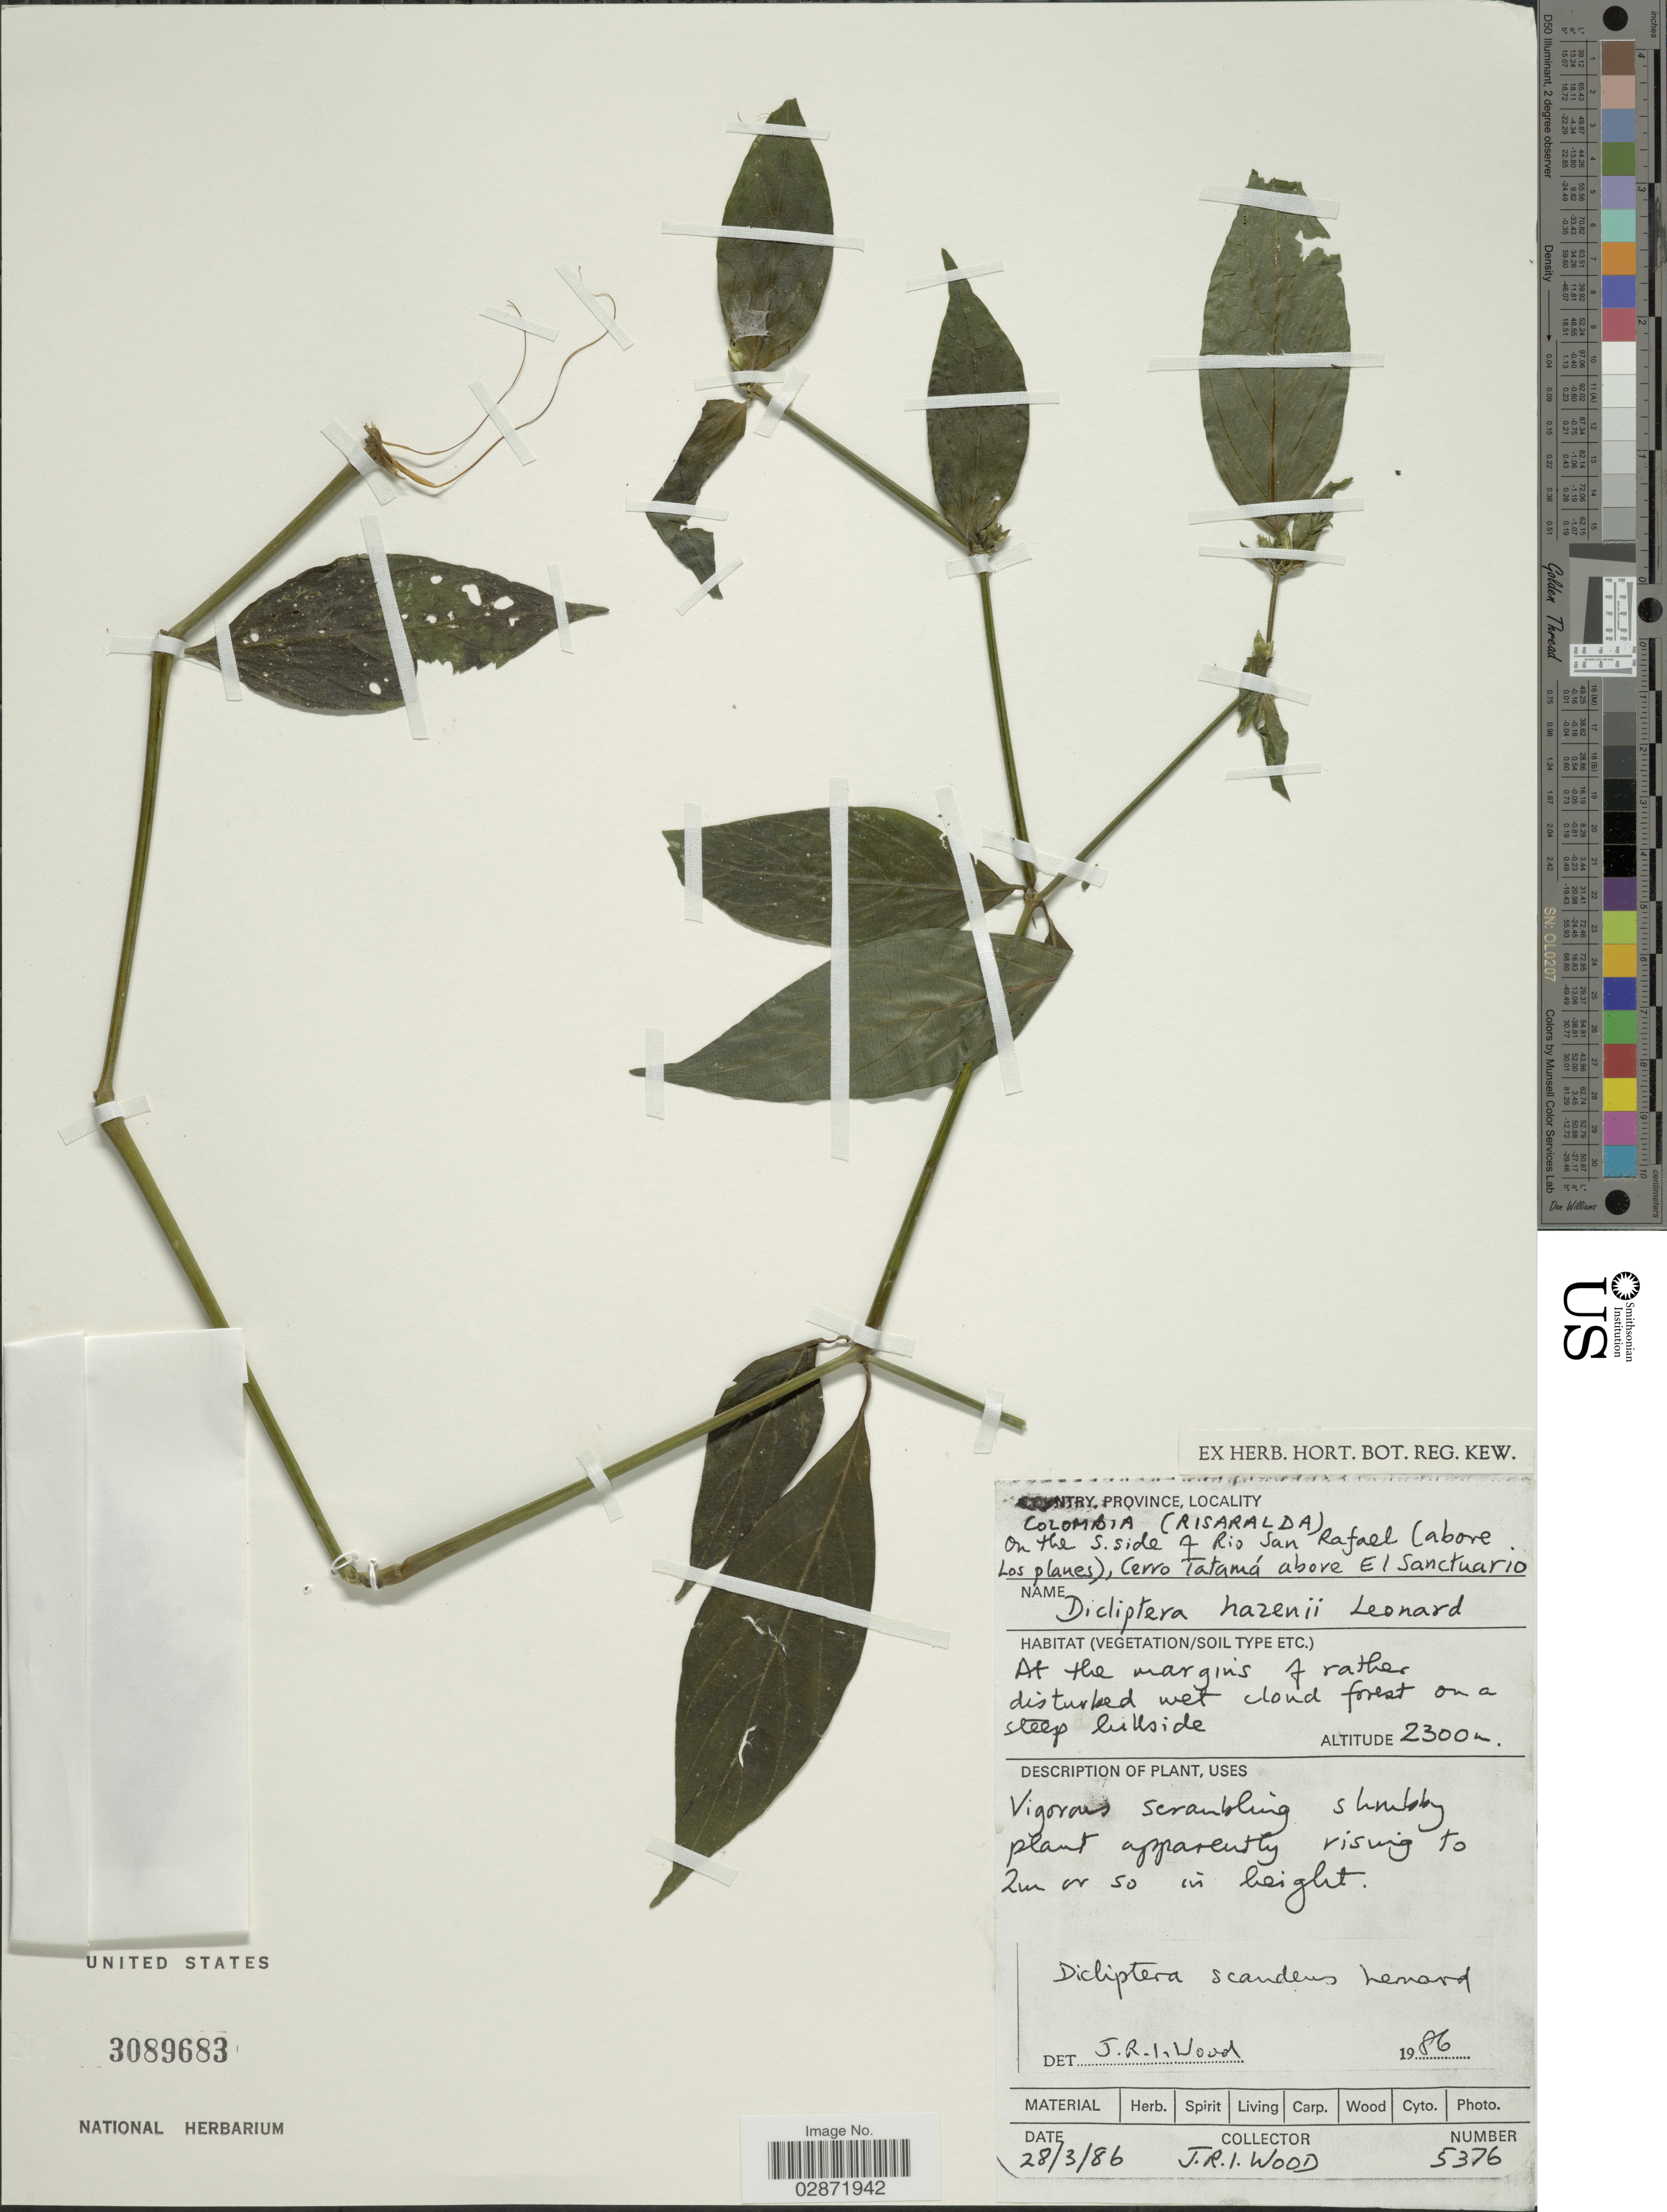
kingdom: Plantae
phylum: Tracheophyta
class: Magnoliopsida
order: Lamiales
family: Acanthaceae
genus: Dicliptera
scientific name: Dicliptera hazenii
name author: Leonard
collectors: J. R. I. Wood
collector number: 5376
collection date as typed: Transcribed d/m/y: 28/3/86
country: Colombia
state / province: Risaralda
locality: On the S. side of Rio San Rafael (above Los Planes), Cerro Tatamá above El Sanctuario.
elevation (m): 2300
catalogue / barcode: US 3089683